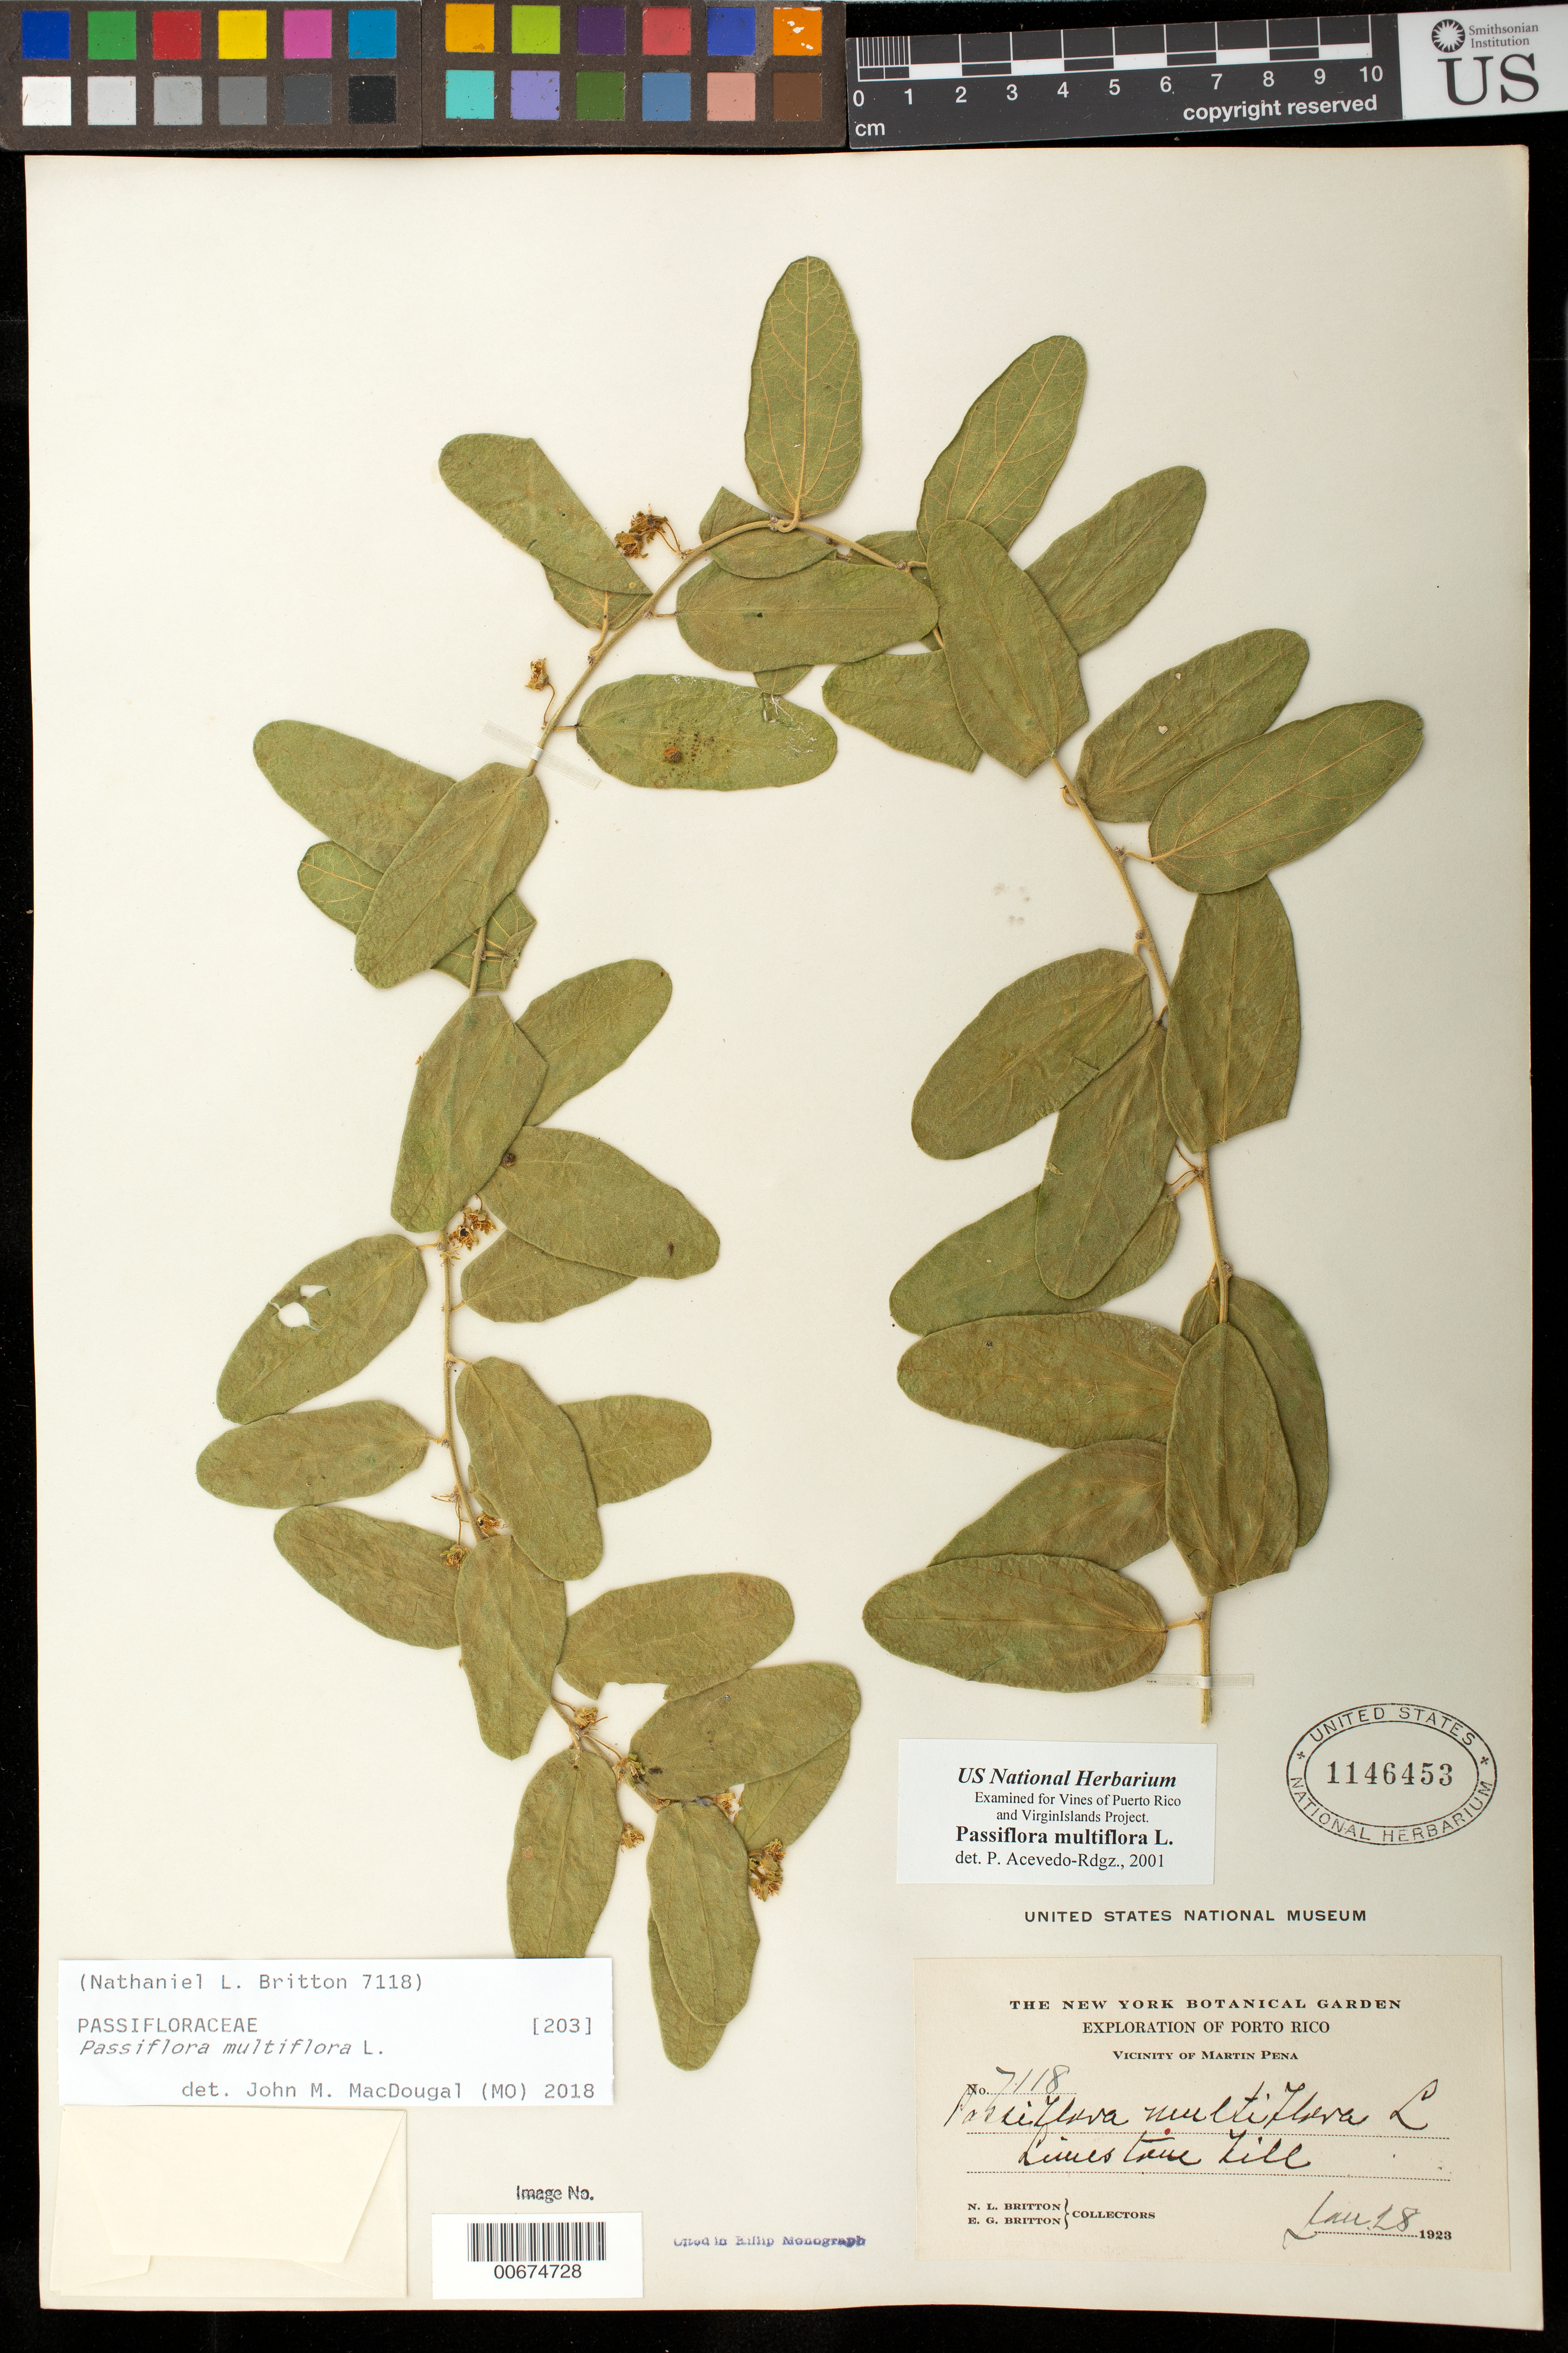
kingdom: Plantae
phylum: Tracheophyta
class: Magnoliopsida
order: Malpighiales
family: Passifloraceae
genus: Passiflora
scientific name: Passiflora multiflora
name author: L.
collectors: N. Britton & Britton, --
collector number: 7118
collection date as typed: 28 Jan 1923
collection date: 1923-01-28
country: Puerto Rico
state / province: San Juan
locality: vicinity of Martin Peña. Limestone hill.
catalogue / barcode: US 1146453